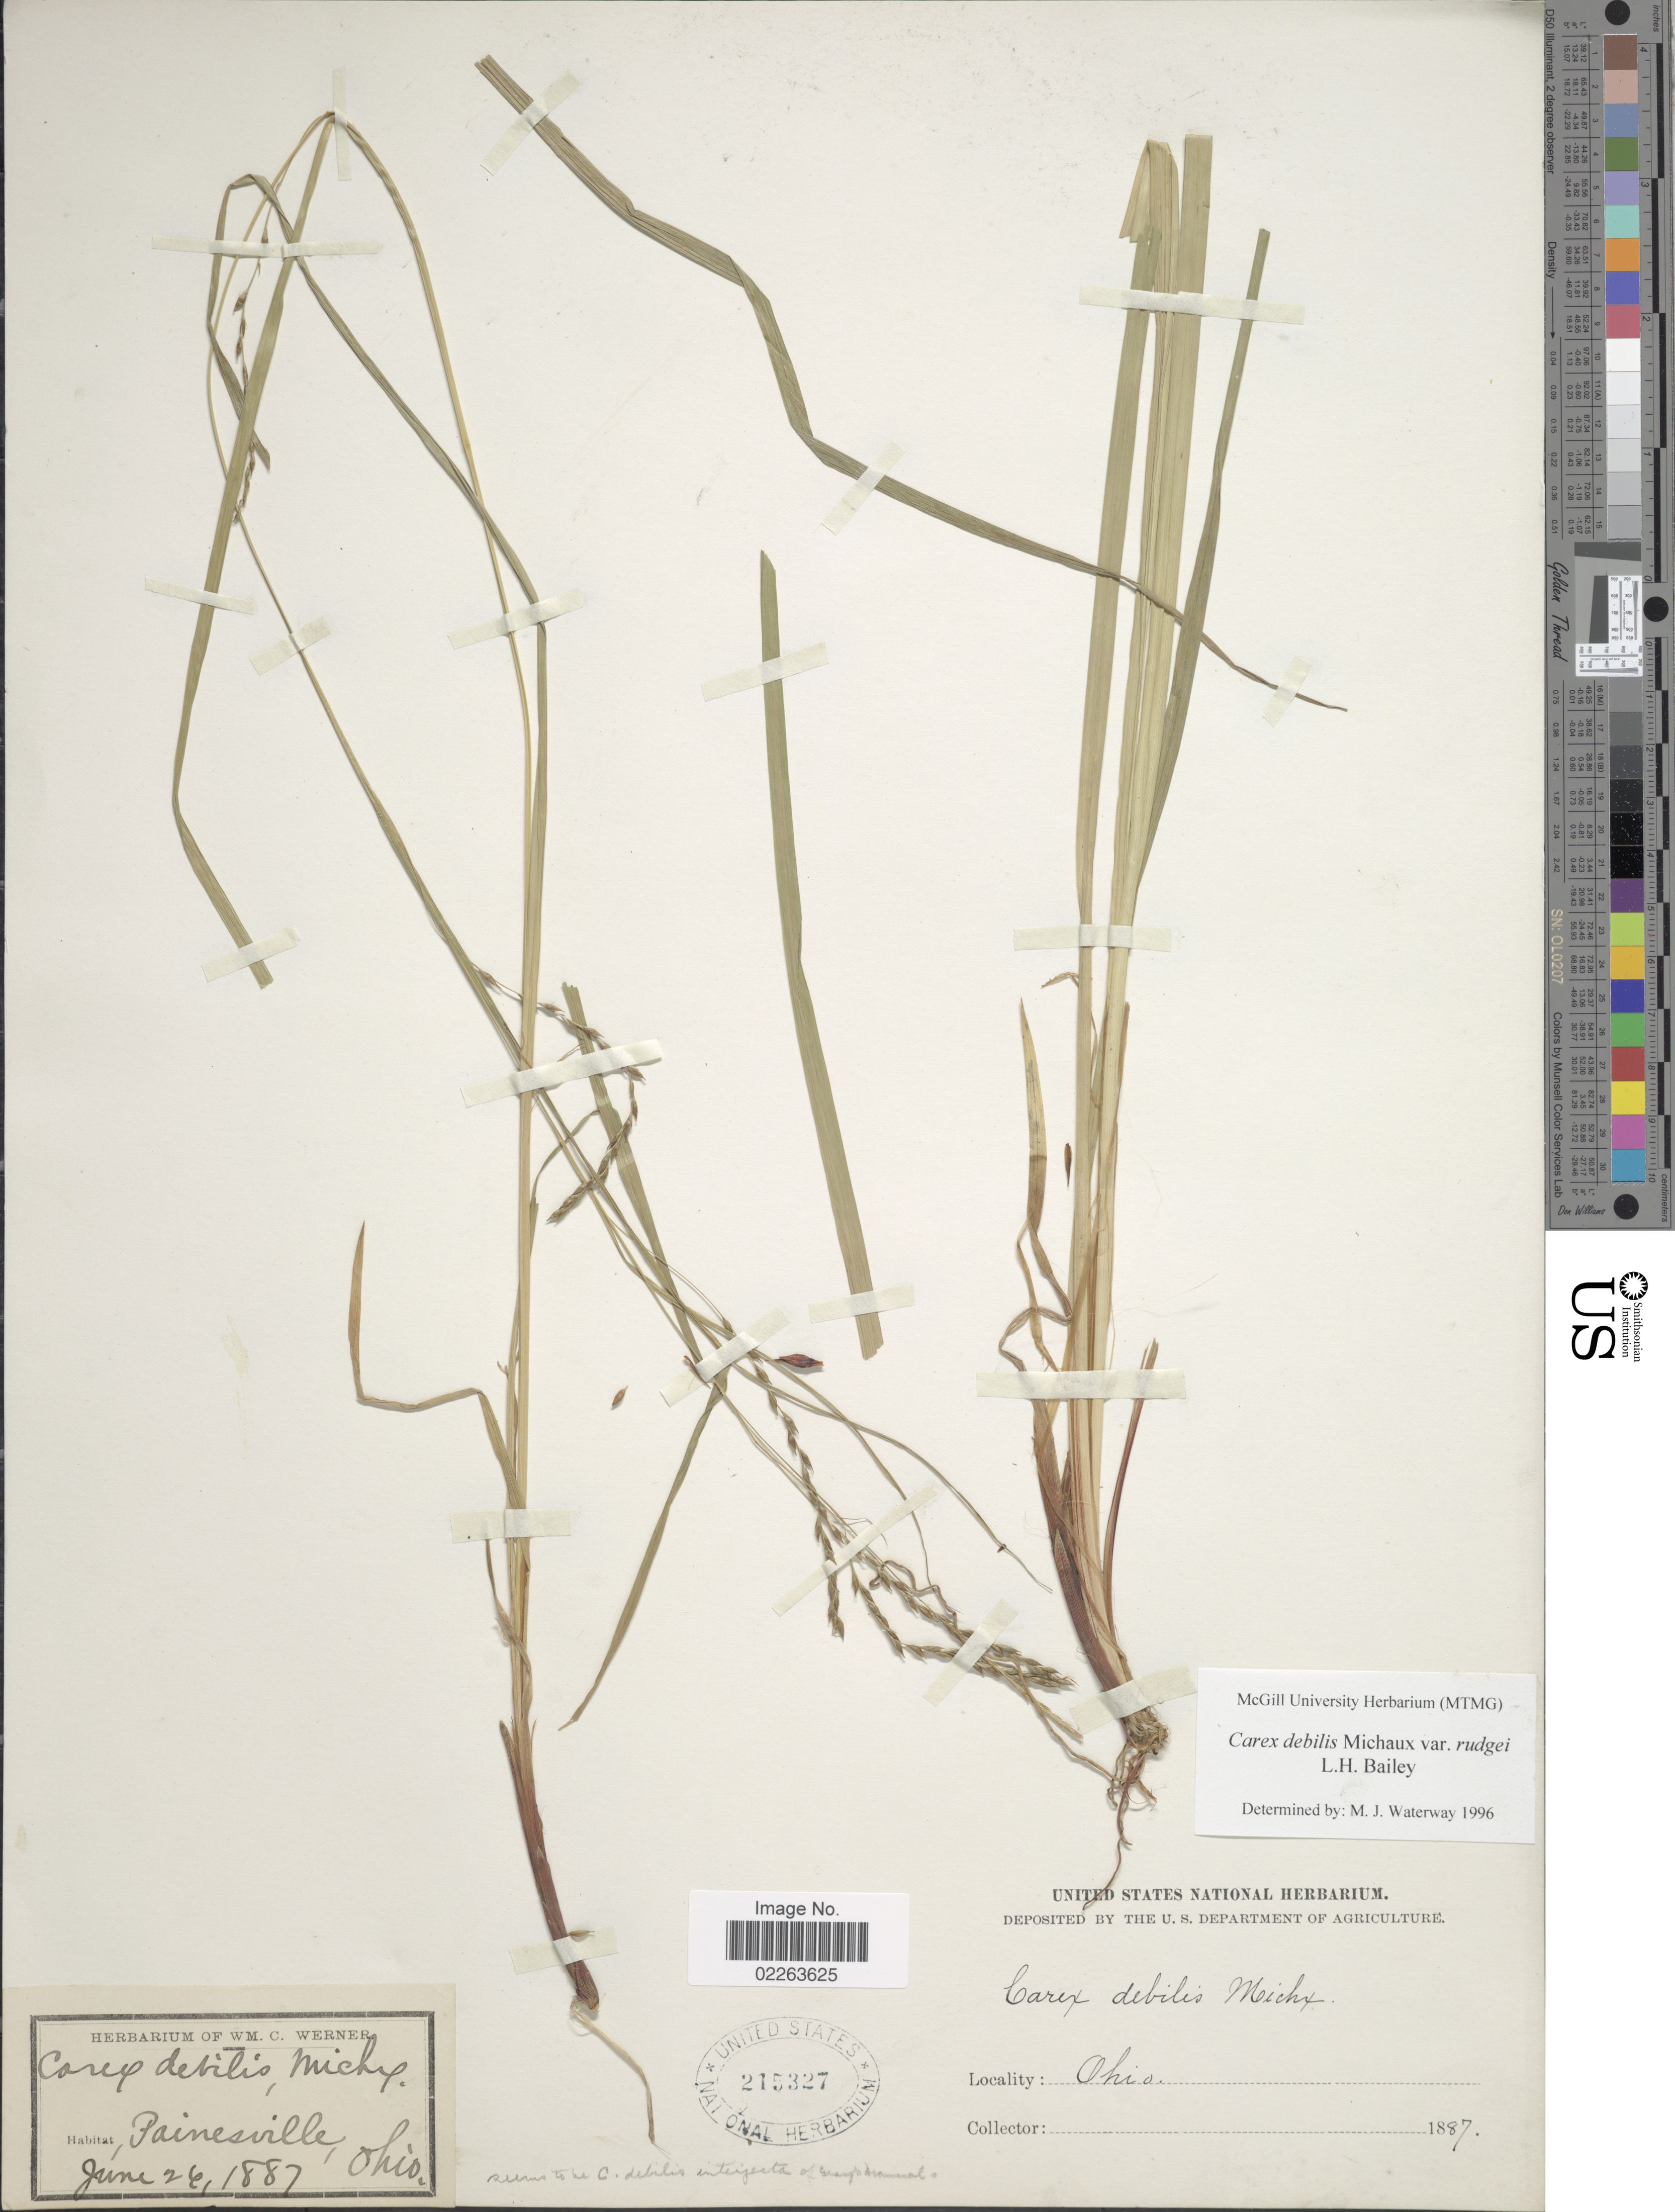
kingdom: Plantae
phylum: Tracheophyta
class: Liliopsida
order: Poales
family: Cyperaceae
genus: Carex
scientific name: Carex flexuosa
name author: Muhl. ex Willd.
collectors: ex herb. Wm. C. Werner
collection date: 1887-06-26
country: United States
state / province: Ohio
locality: Painesville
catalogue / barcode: US 215327